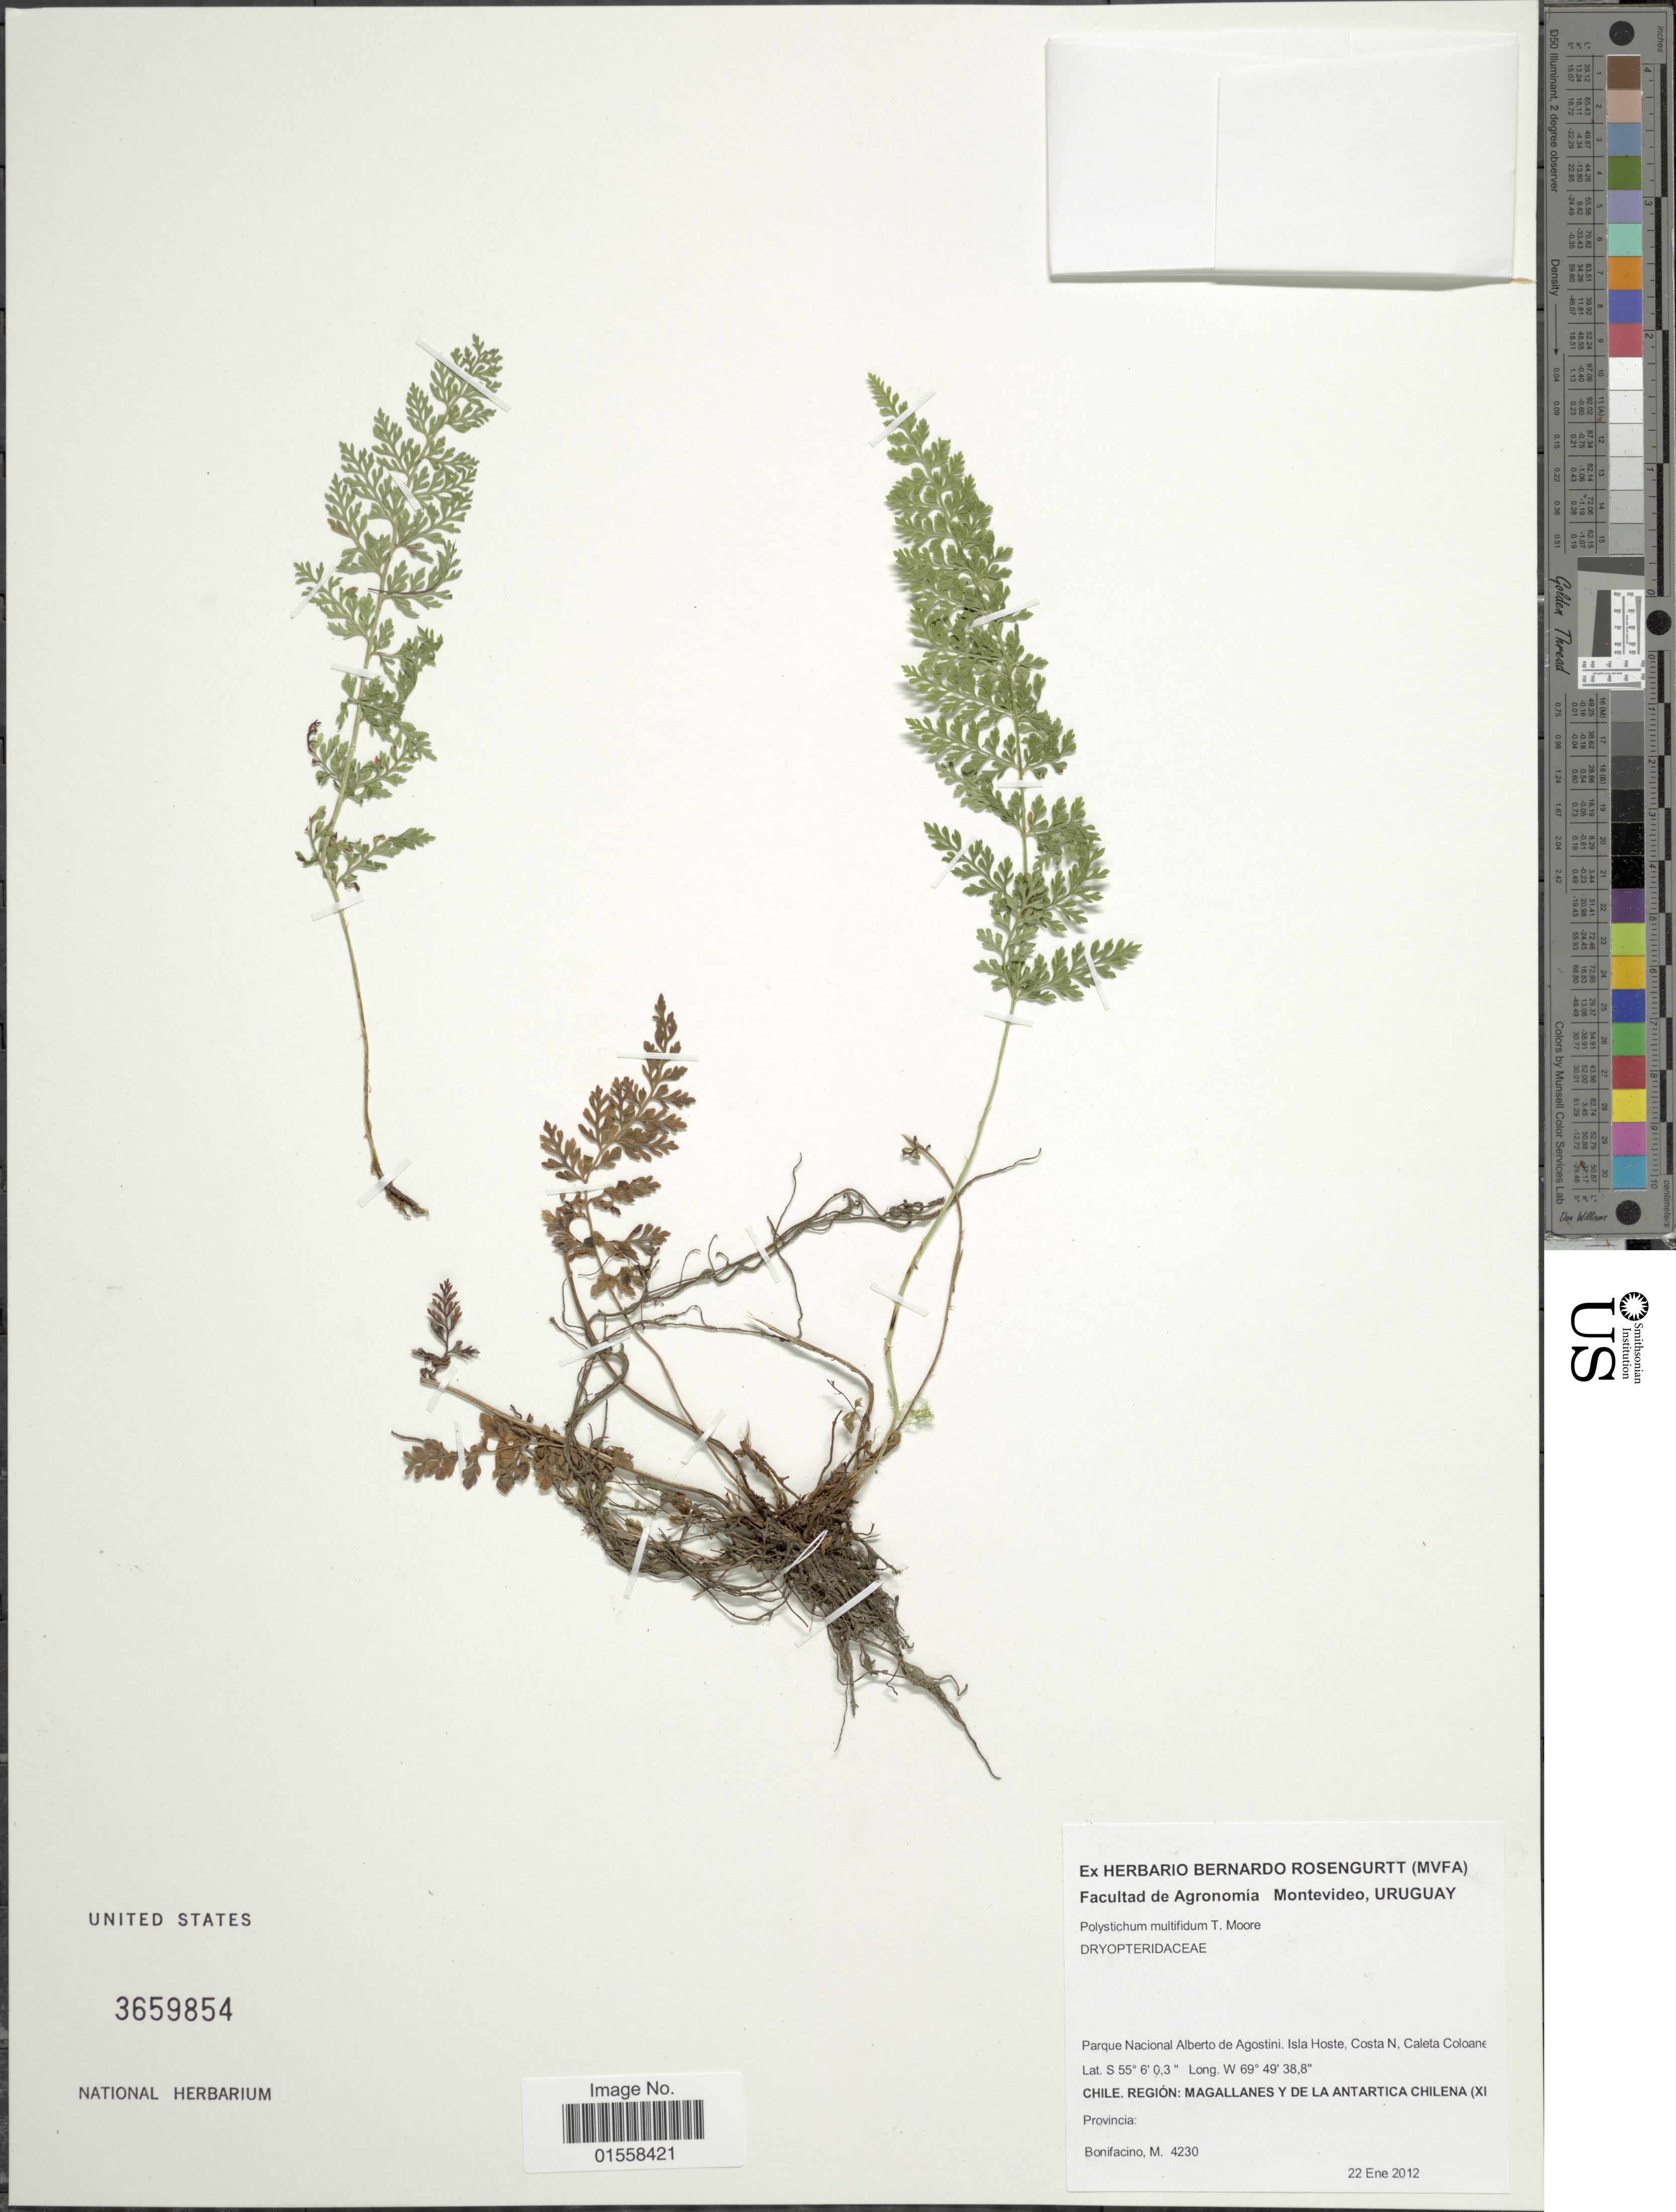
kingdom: Plantae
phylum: Tracheophyta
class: Polypodiopsida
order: Polypodiales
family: Dryopteridaceae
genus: Polystichum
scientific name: Polystichum multifidum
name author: (Mett.) T. Moore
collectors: -. Bonafacino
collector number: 4230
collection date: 2012-01-22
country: Chile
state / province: Magallanes y de la Antártica Chilena (XII)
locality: Parque Nacional de Agostini. Isla Hoste, Costa N, Caleta Coloane.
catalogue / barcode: US 3659854